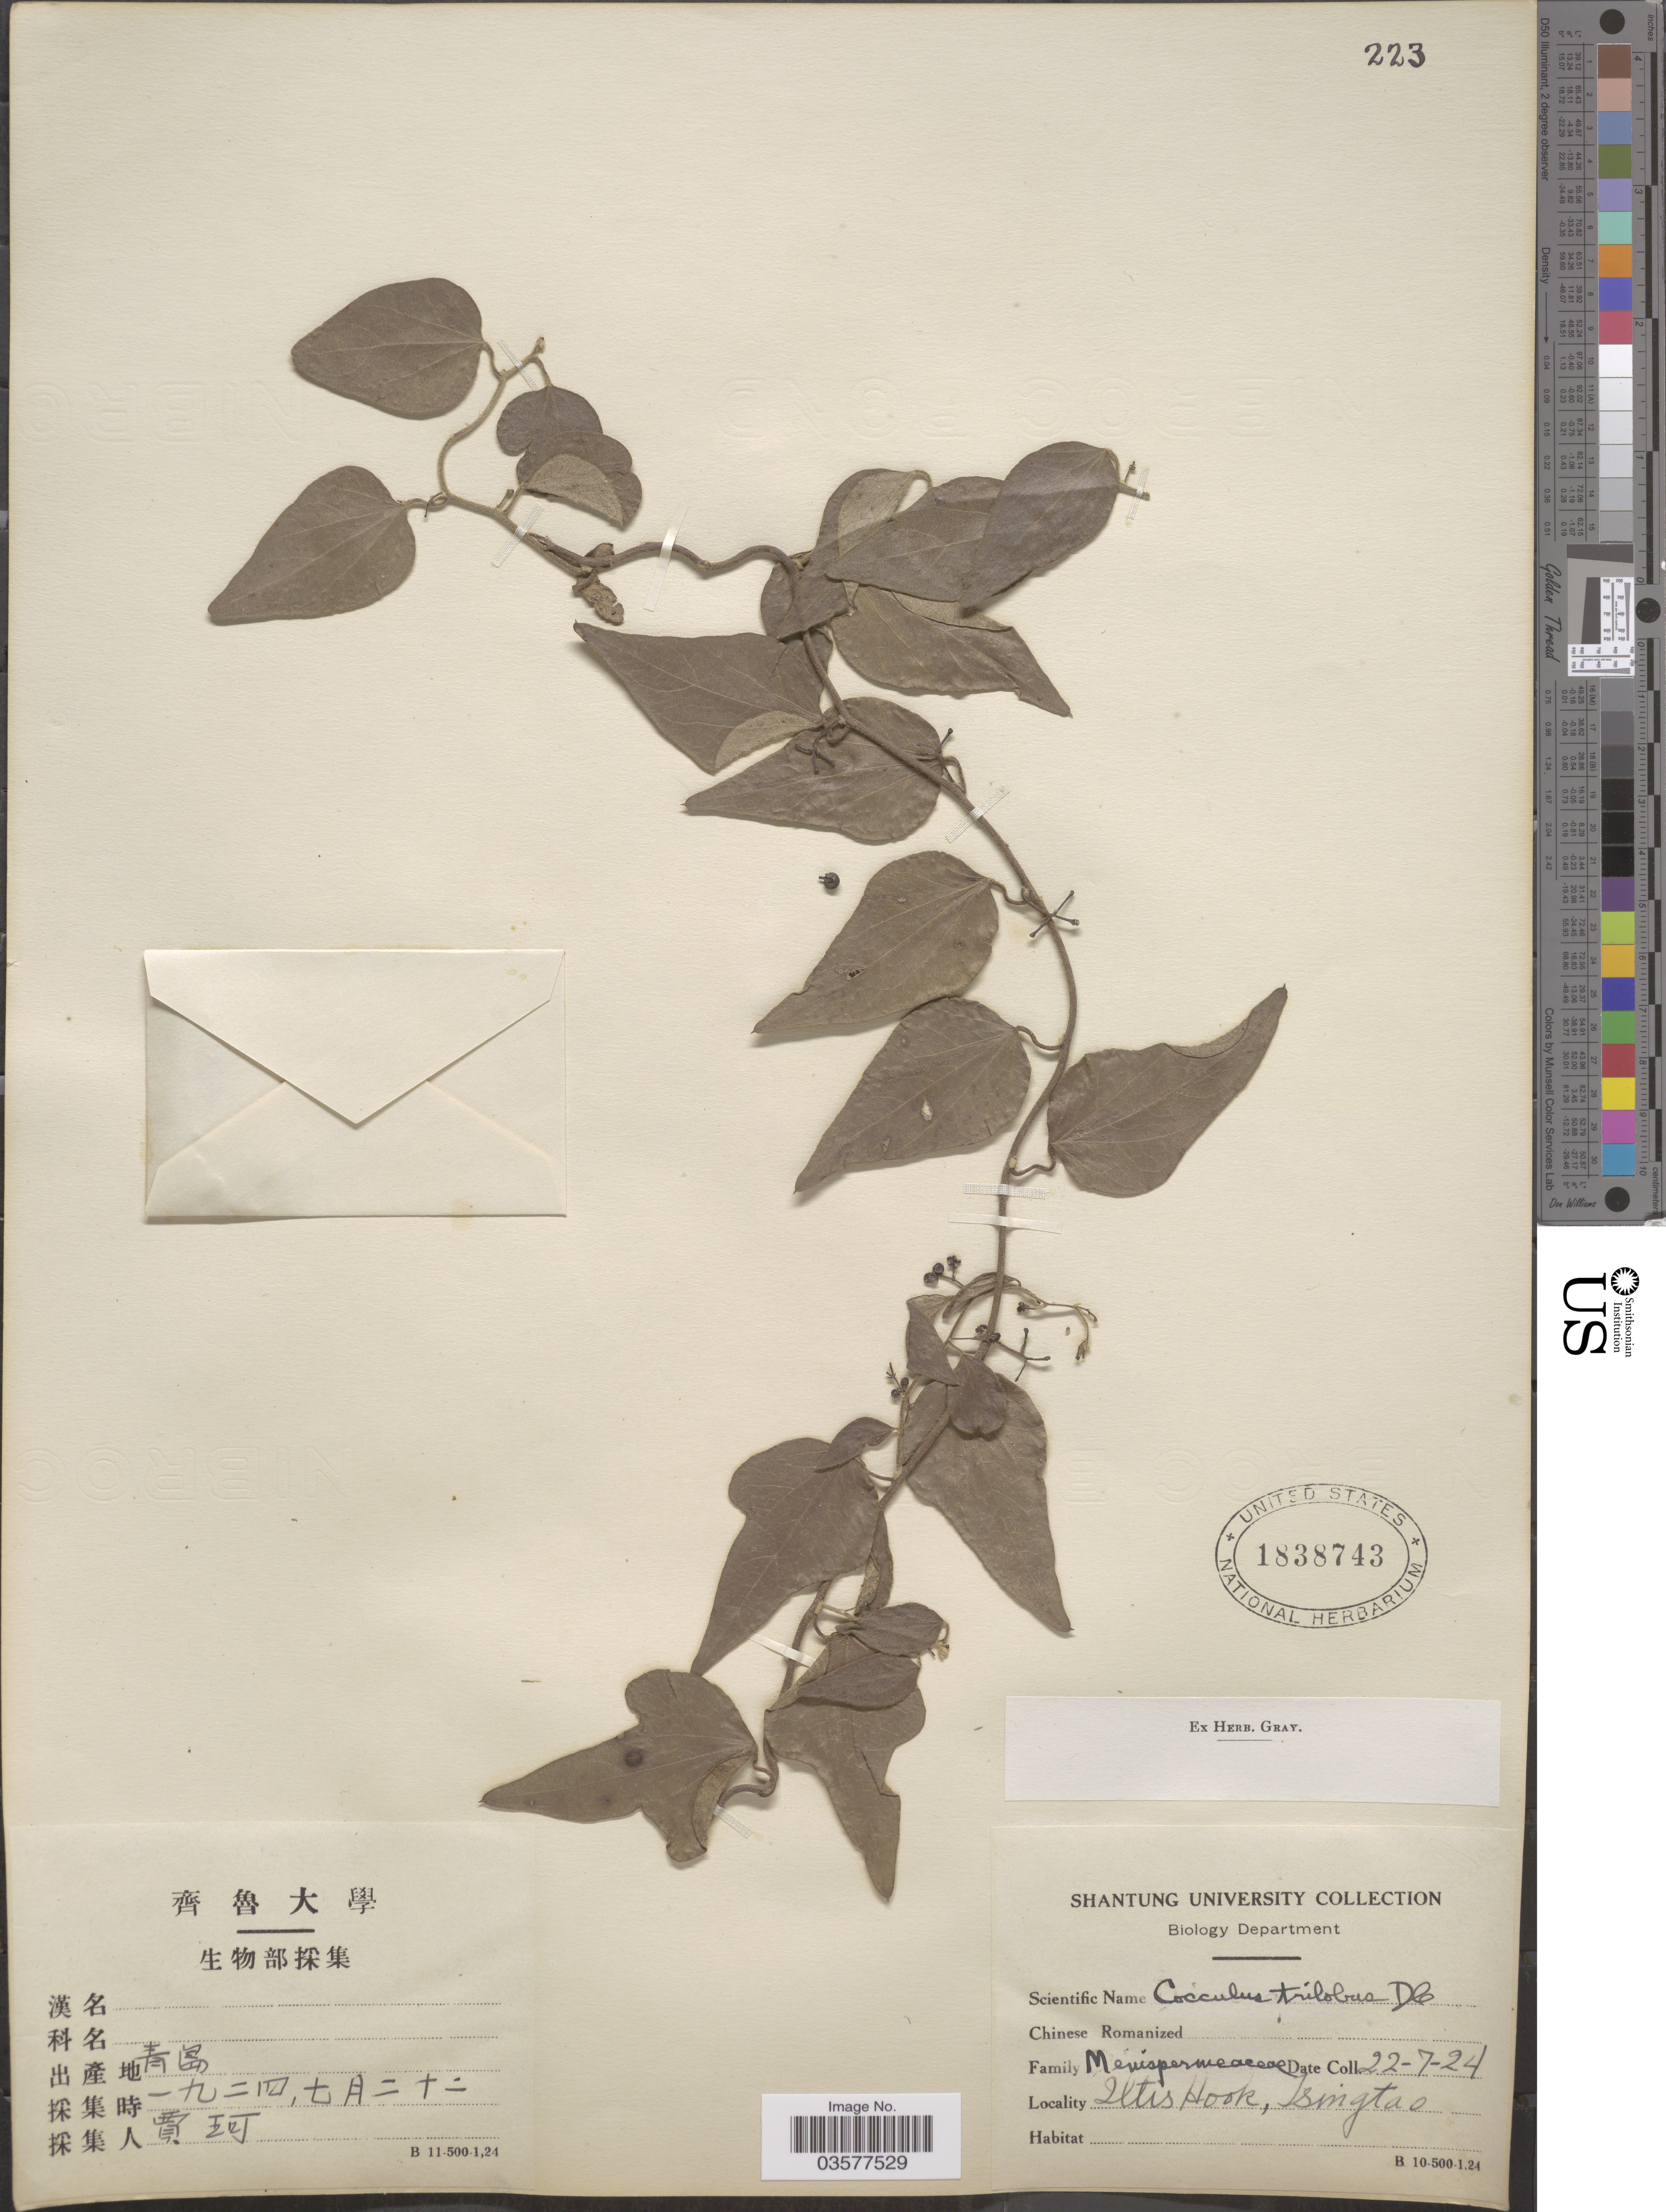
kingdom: Plantae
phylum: Tracheophyta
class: Magnoliopsida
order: Ranunculales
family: Menispermaceae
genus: Cocculus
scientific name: Cocculus orbiculatus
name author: (L.) DC.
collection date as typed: Transcribed d/m/y: 22/7/24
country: China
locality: Iltis Hook, Tsingtao.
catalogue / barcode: US 1838743